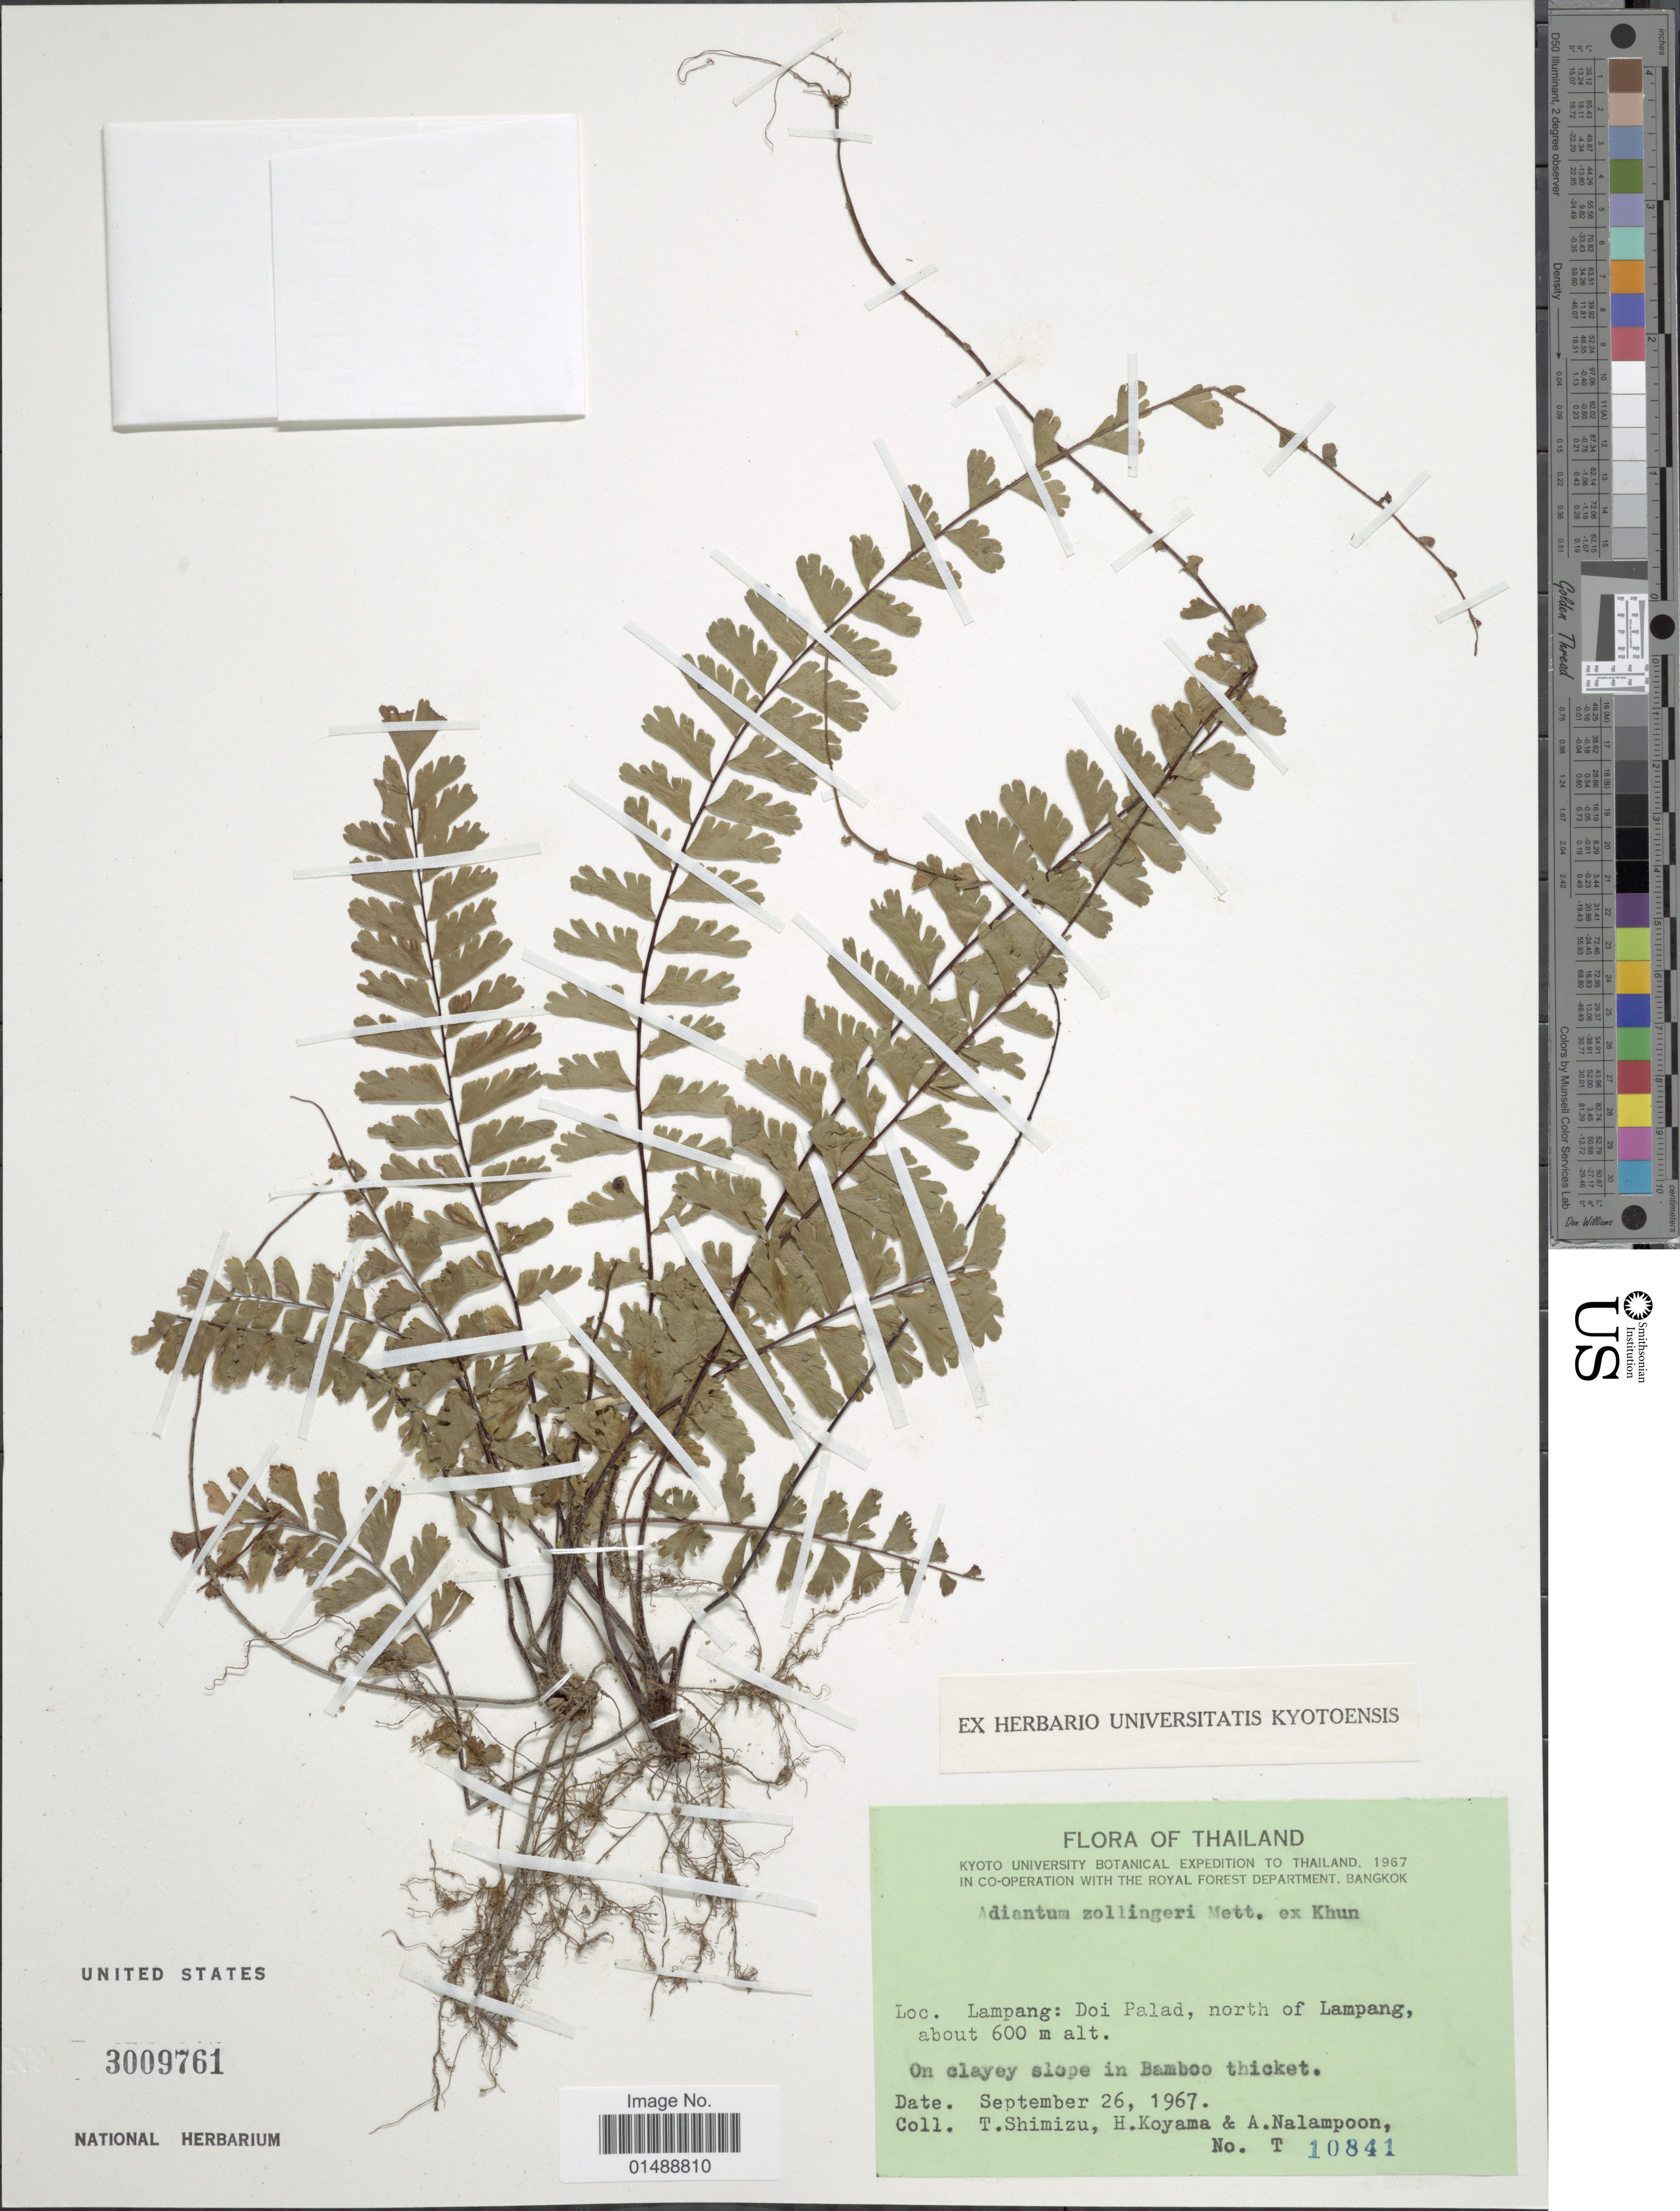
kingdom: Plantae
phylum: Tracheophyta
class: Polypodiopsida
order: Polypodiales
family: Pteridaceae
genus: Adiantum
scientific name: Adiantum zollingeri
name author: Mett. ex Kuhn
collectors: T. Shimizu, H. Koyama & A. Nalampoon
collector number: T10841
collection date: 1967-09-26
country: Thailand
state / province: Lampang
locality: Doi Palad, north of Lampang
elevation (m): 600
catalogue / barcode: US 3009761